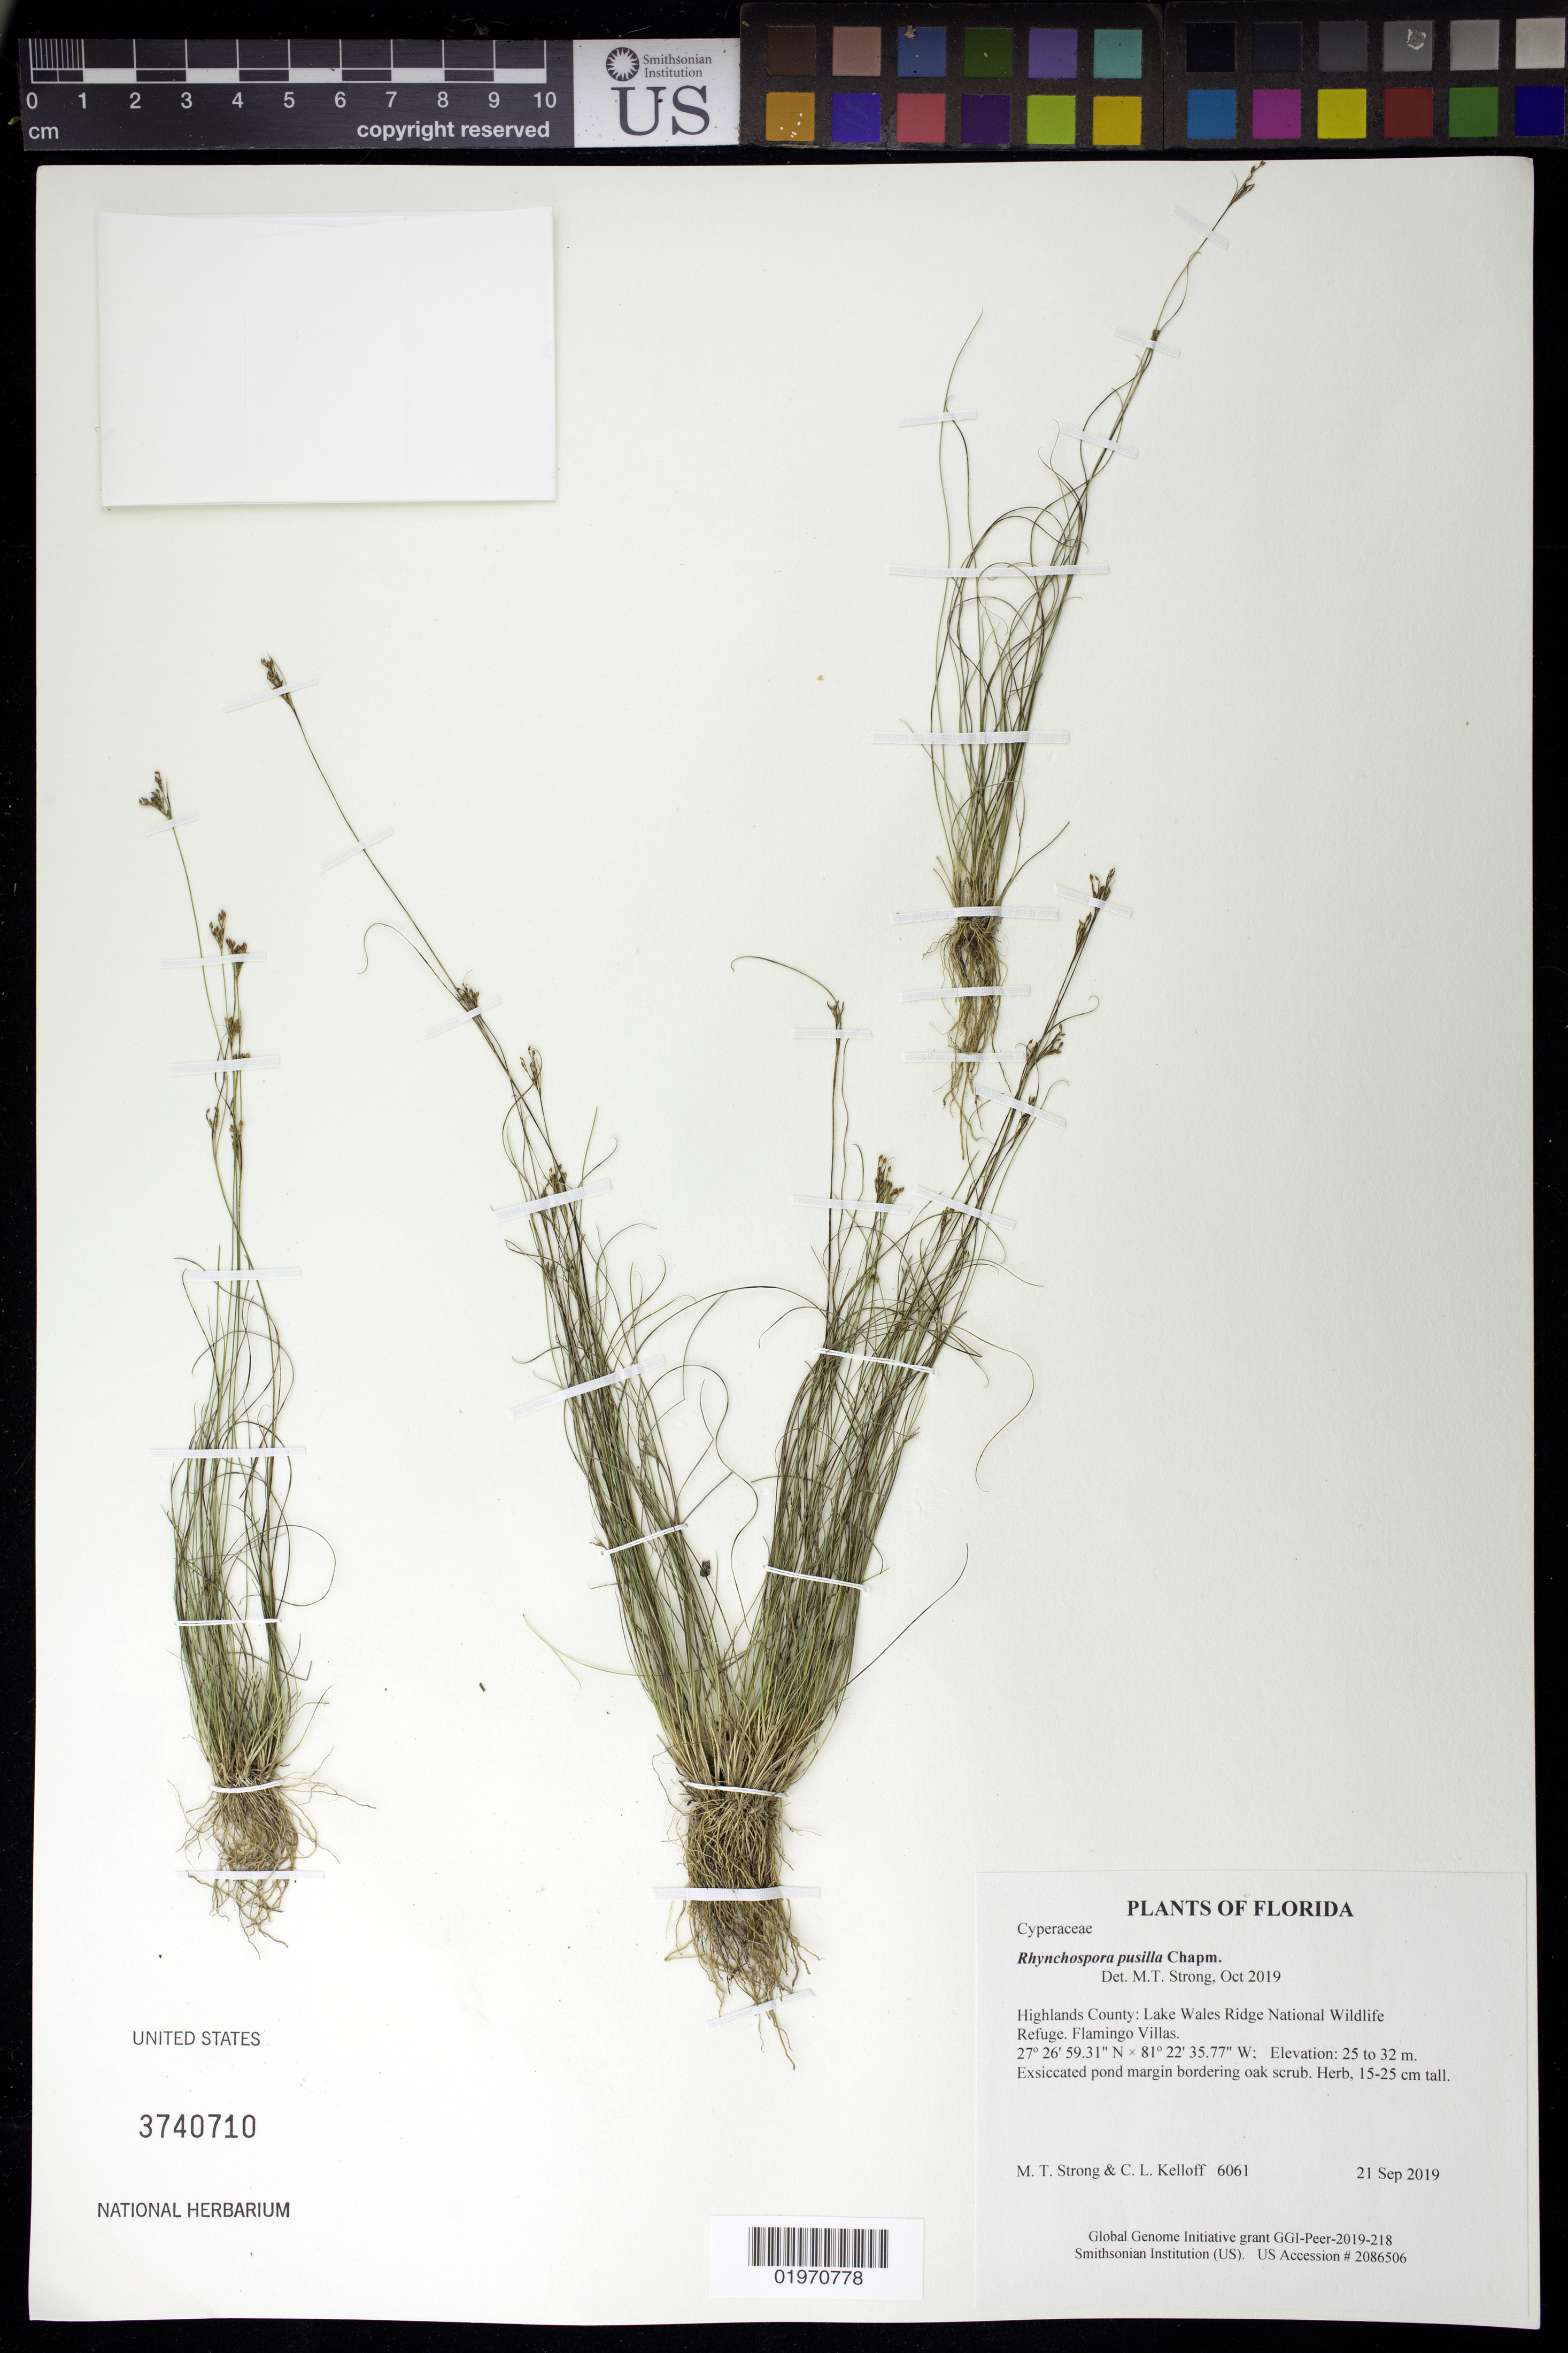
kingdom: Plantae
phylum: Tracheophyta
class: Liliopsida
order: Poales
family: Cyperaceae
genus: Rhynchospora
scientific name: Rhynchospora intermixta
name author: C. Wright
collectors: M. T. Strong & C. L. Kelloff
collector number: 6061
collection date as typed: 21 Sep 2019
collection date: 2019-09-21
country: United States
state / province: Florida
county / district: Highlands County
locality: Lake Wales Ridge National Wildlife Refuge. Flamingo Villas.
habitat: Exsiccated pond margin bordering oak scrub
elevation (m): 25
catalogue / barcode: US 3740710